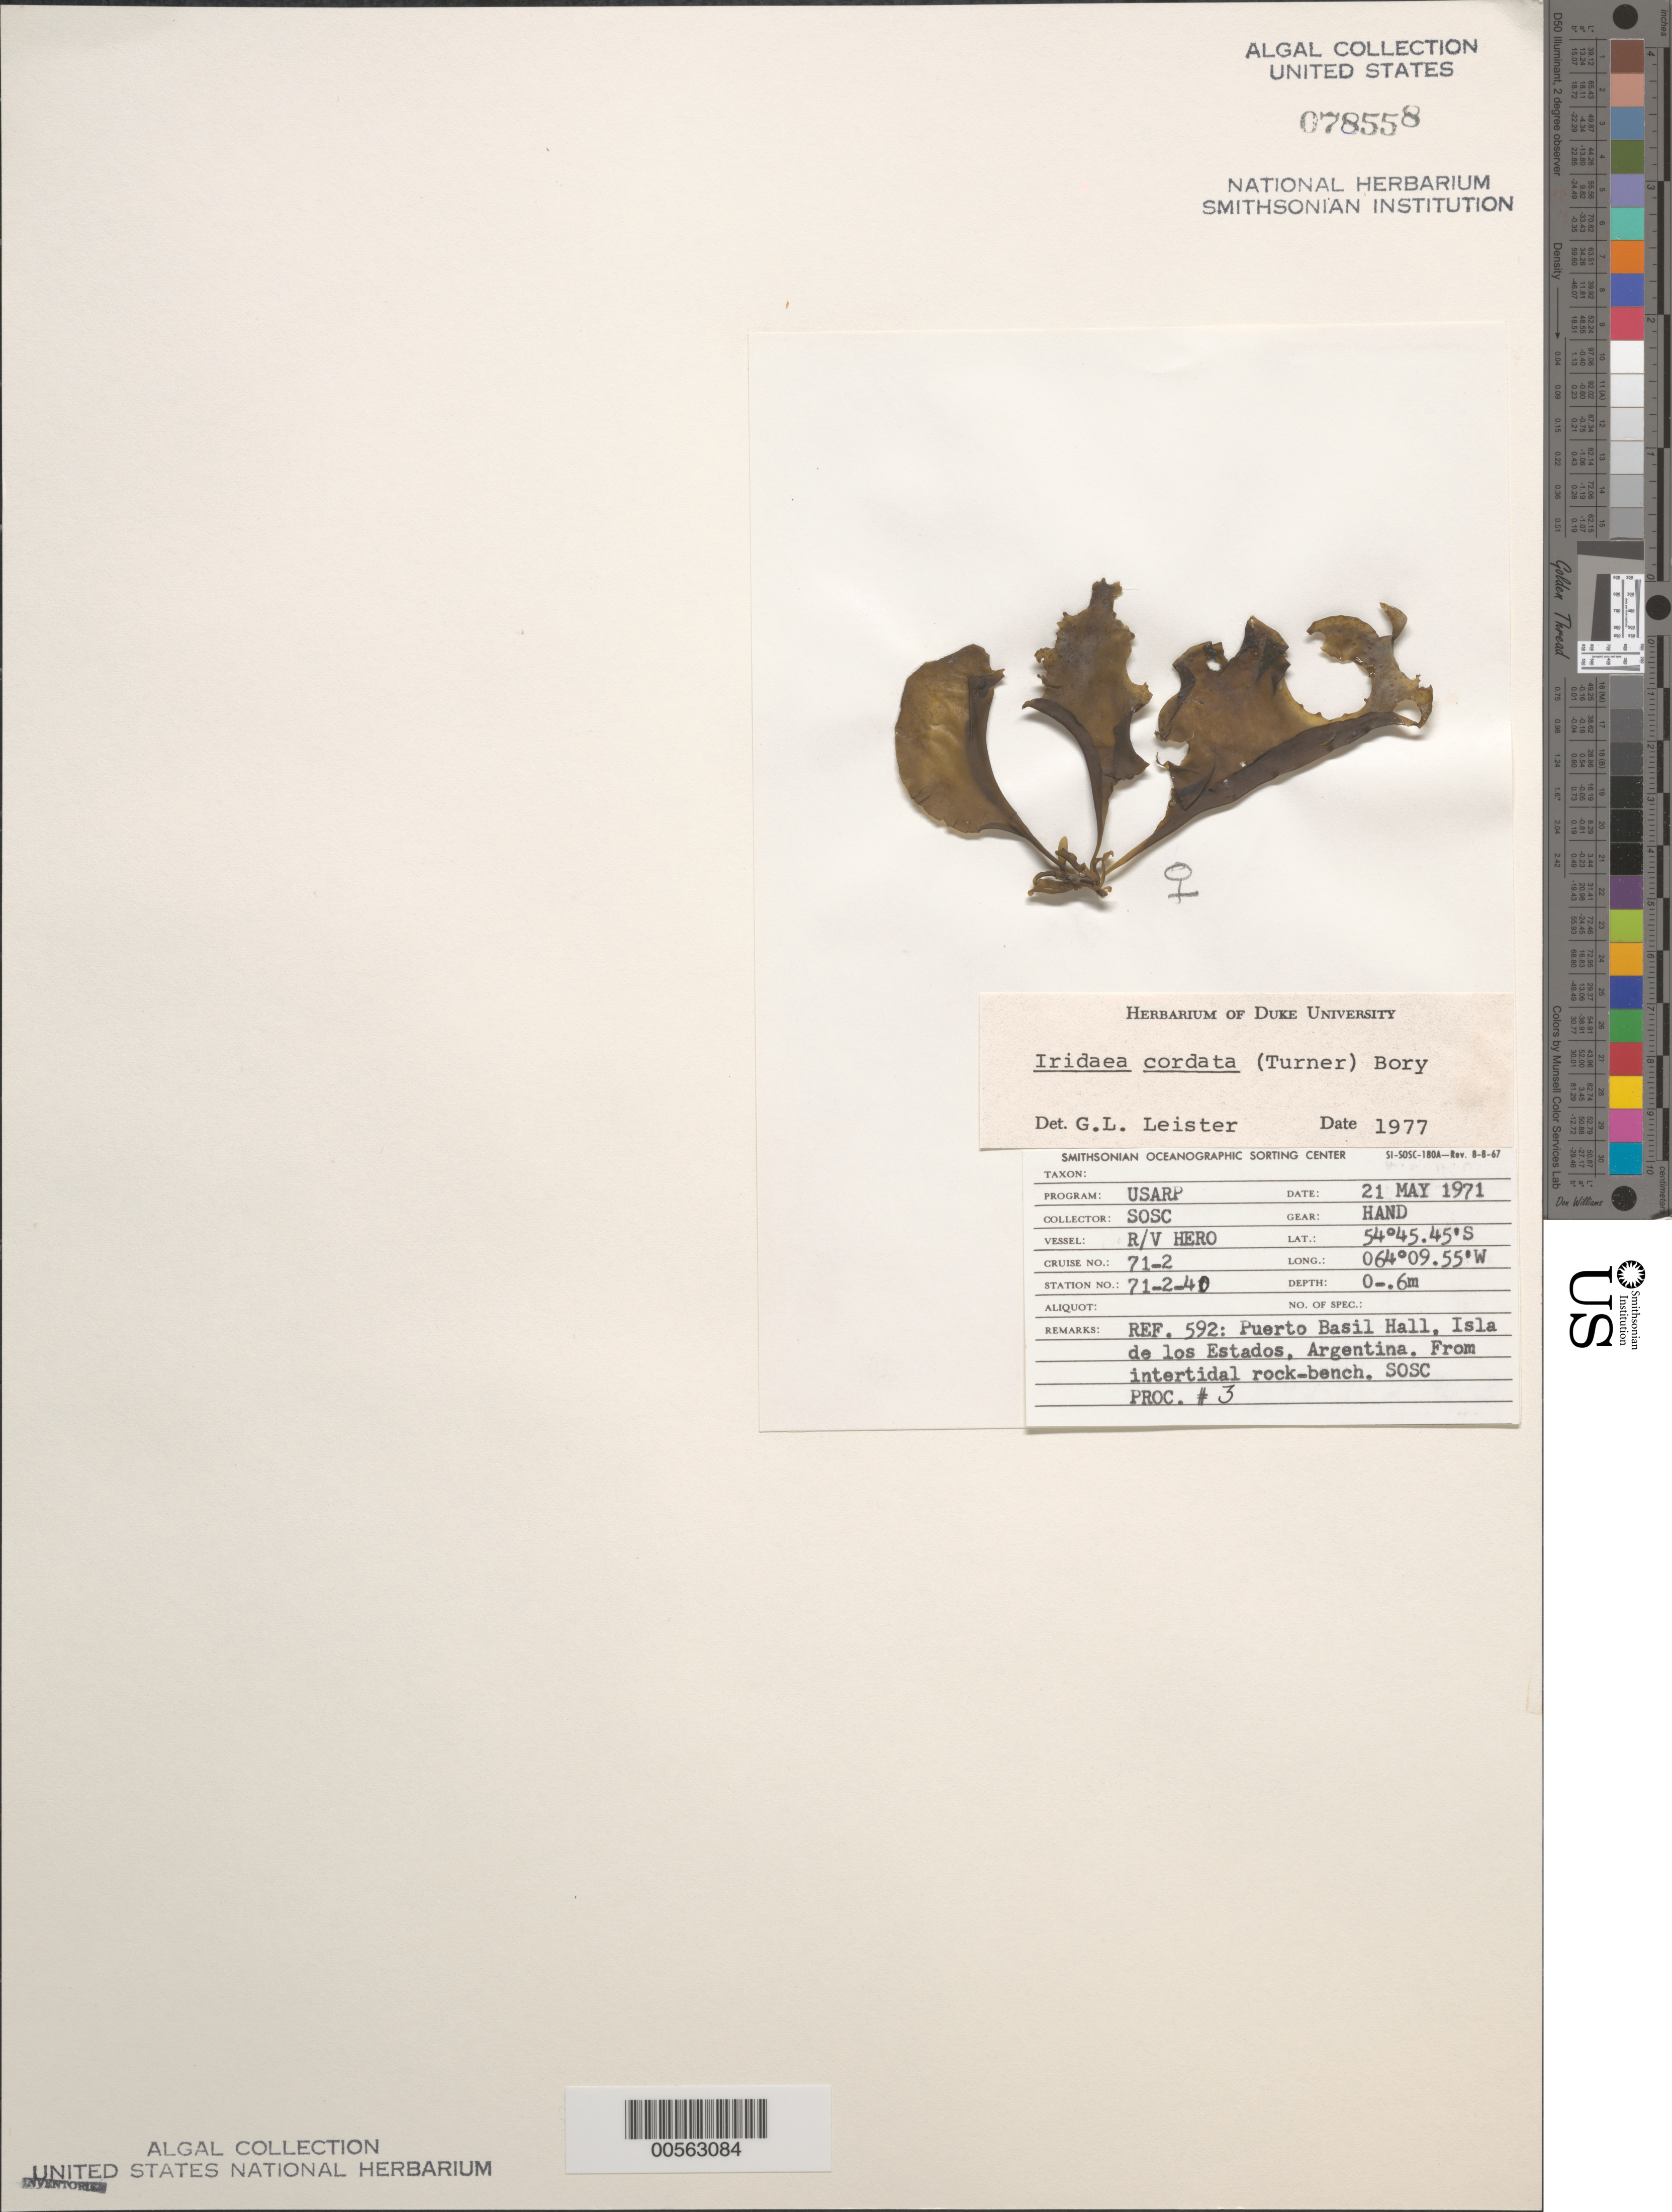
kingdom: Plantae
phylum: Rhodophyta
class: Florideophyceae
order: Gigartinales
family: Gigartinaceae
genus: Iridaea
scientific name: Iridaea cordata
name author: (Turner) Bory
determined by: Leister, G. L.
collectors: SOSC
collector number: Station 71-2-40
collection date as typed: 21 May 1971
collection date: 1971-05-21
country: Argentina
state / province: Tierra del Fuego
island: Isla de los Estados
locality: Puerto Basil Hall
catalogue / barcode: US 78558